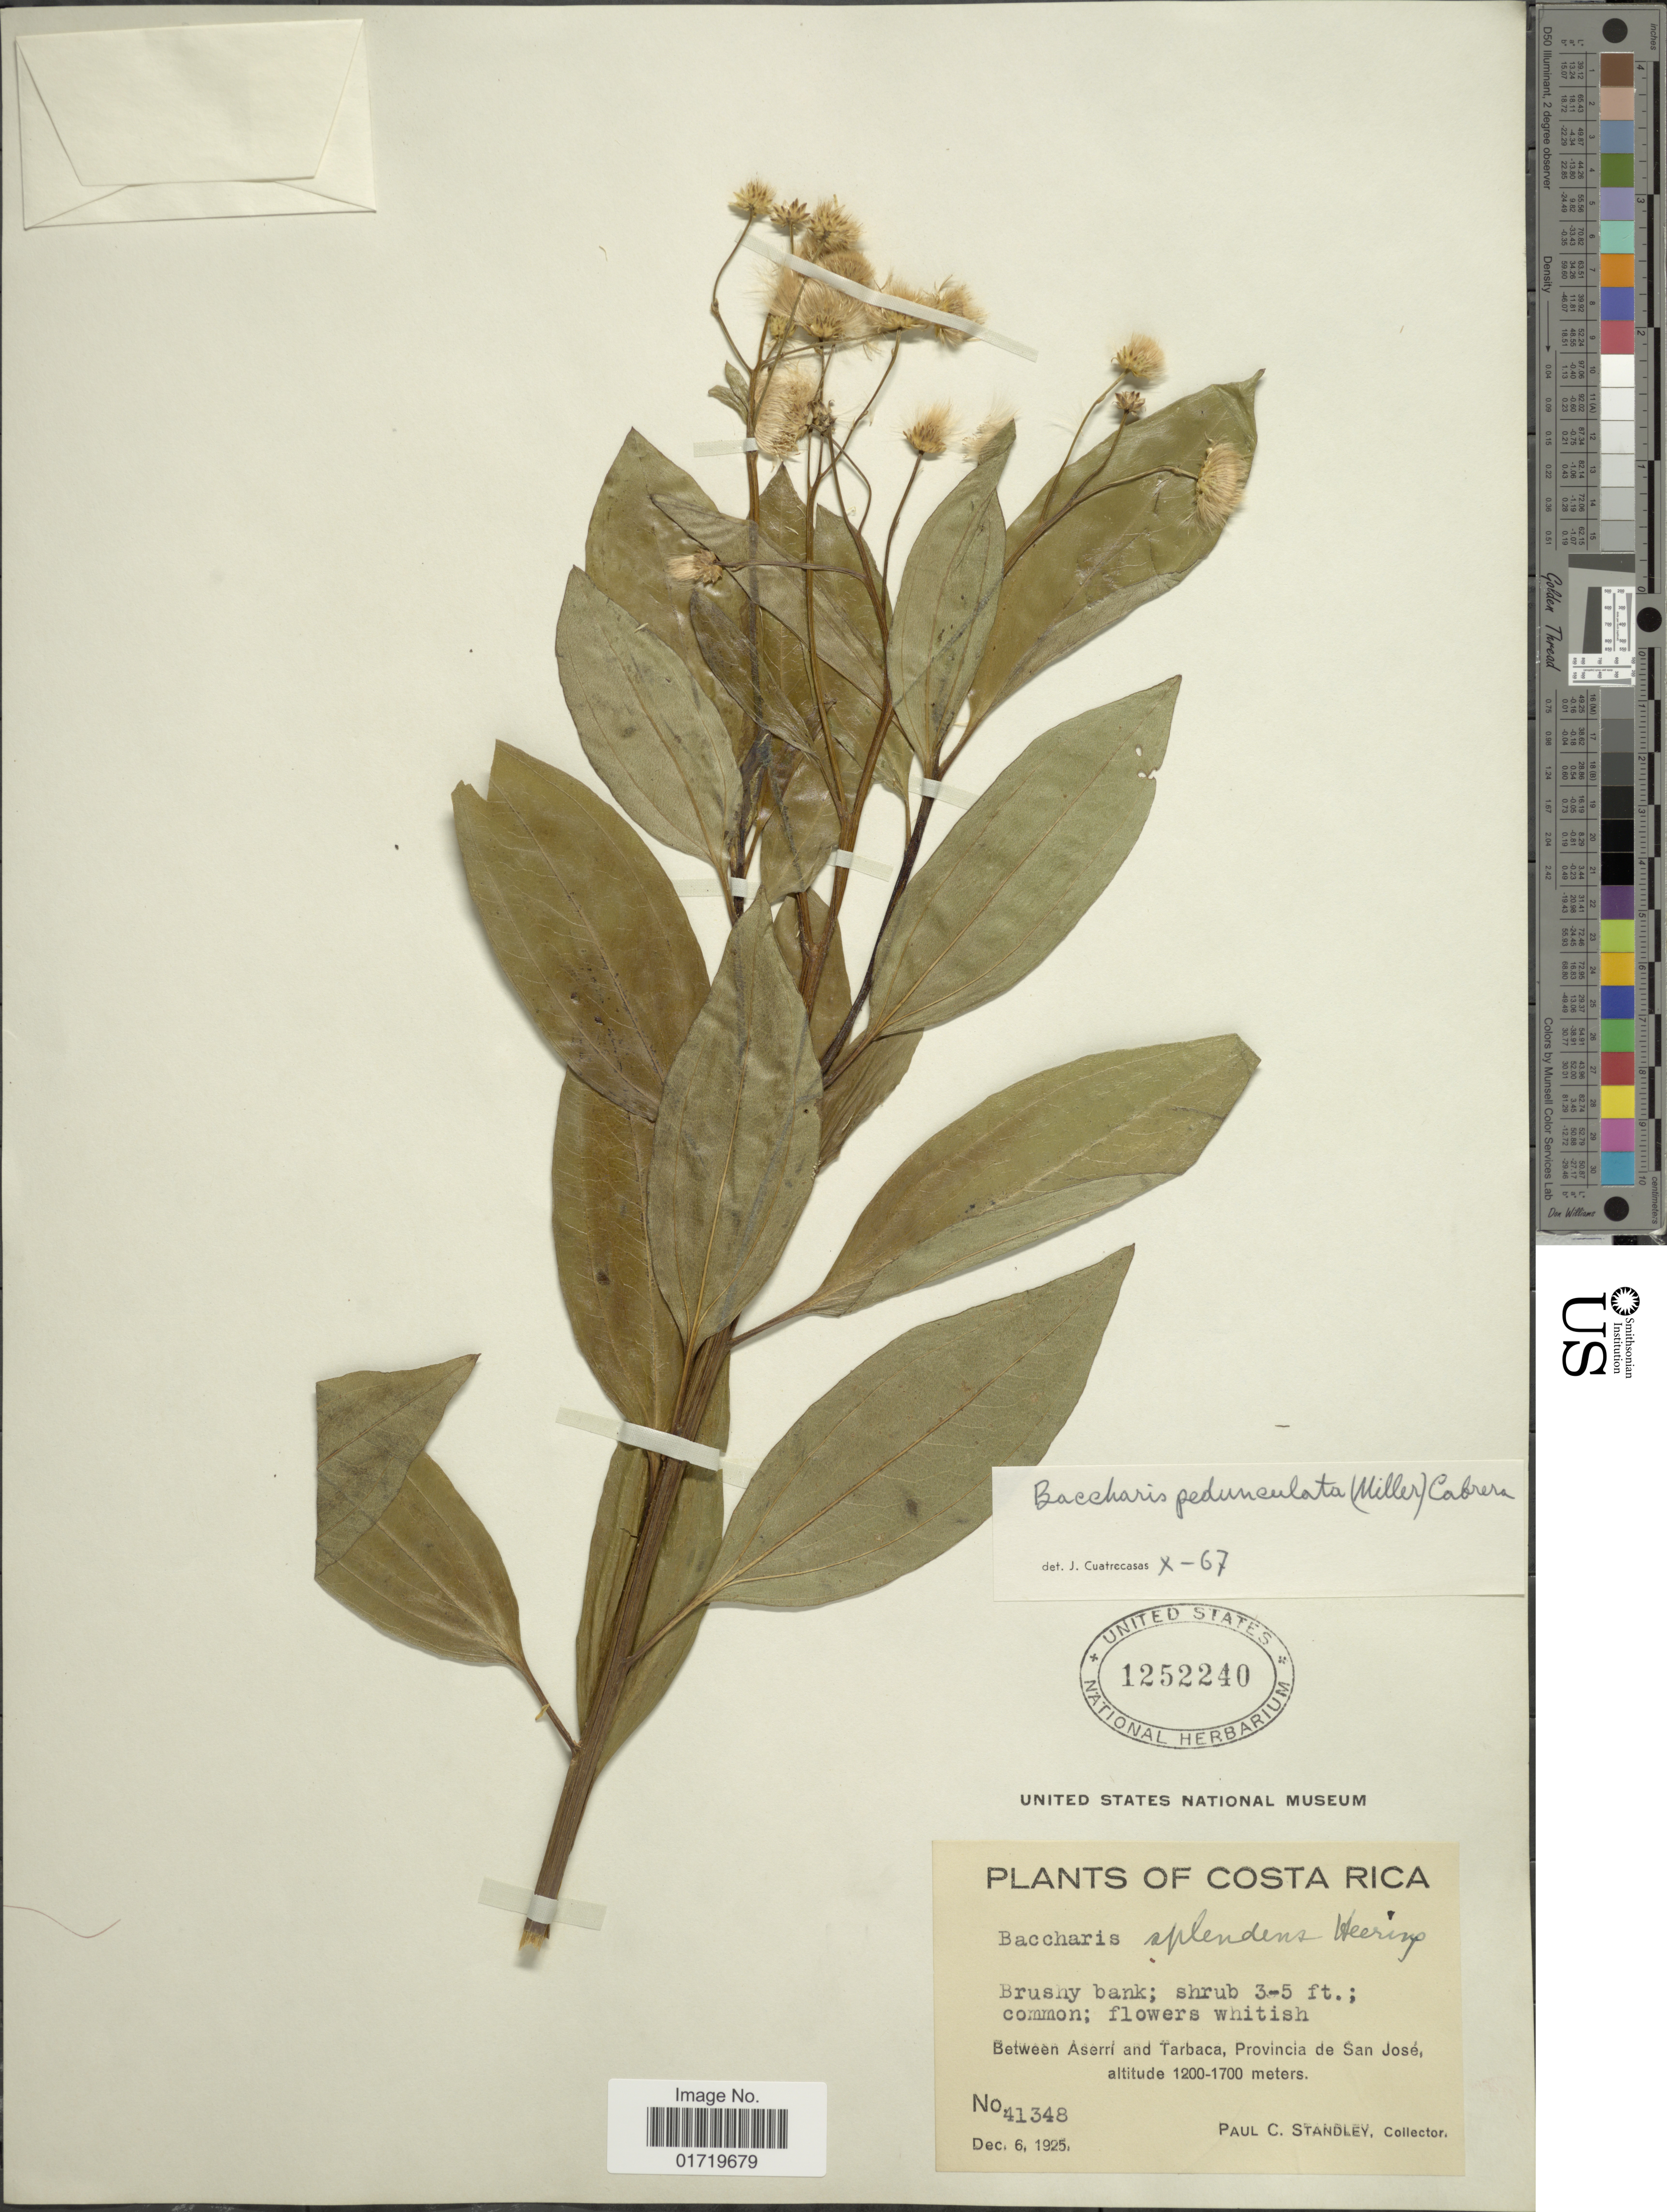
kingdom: Plantae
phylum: Tracheophyta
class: Magnoliopsida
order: Asterales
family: Asteraceae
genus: Baccharis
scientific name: Baccharis pedunculata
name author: (Mill.) Cabrera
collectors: P. C. Standley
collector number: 41348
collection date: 1925-12-06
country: Costa Rica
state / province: San José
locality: Between Aserri and Tarbacca, Provincia de San Jose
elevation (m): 1200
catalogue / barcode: US 1252240